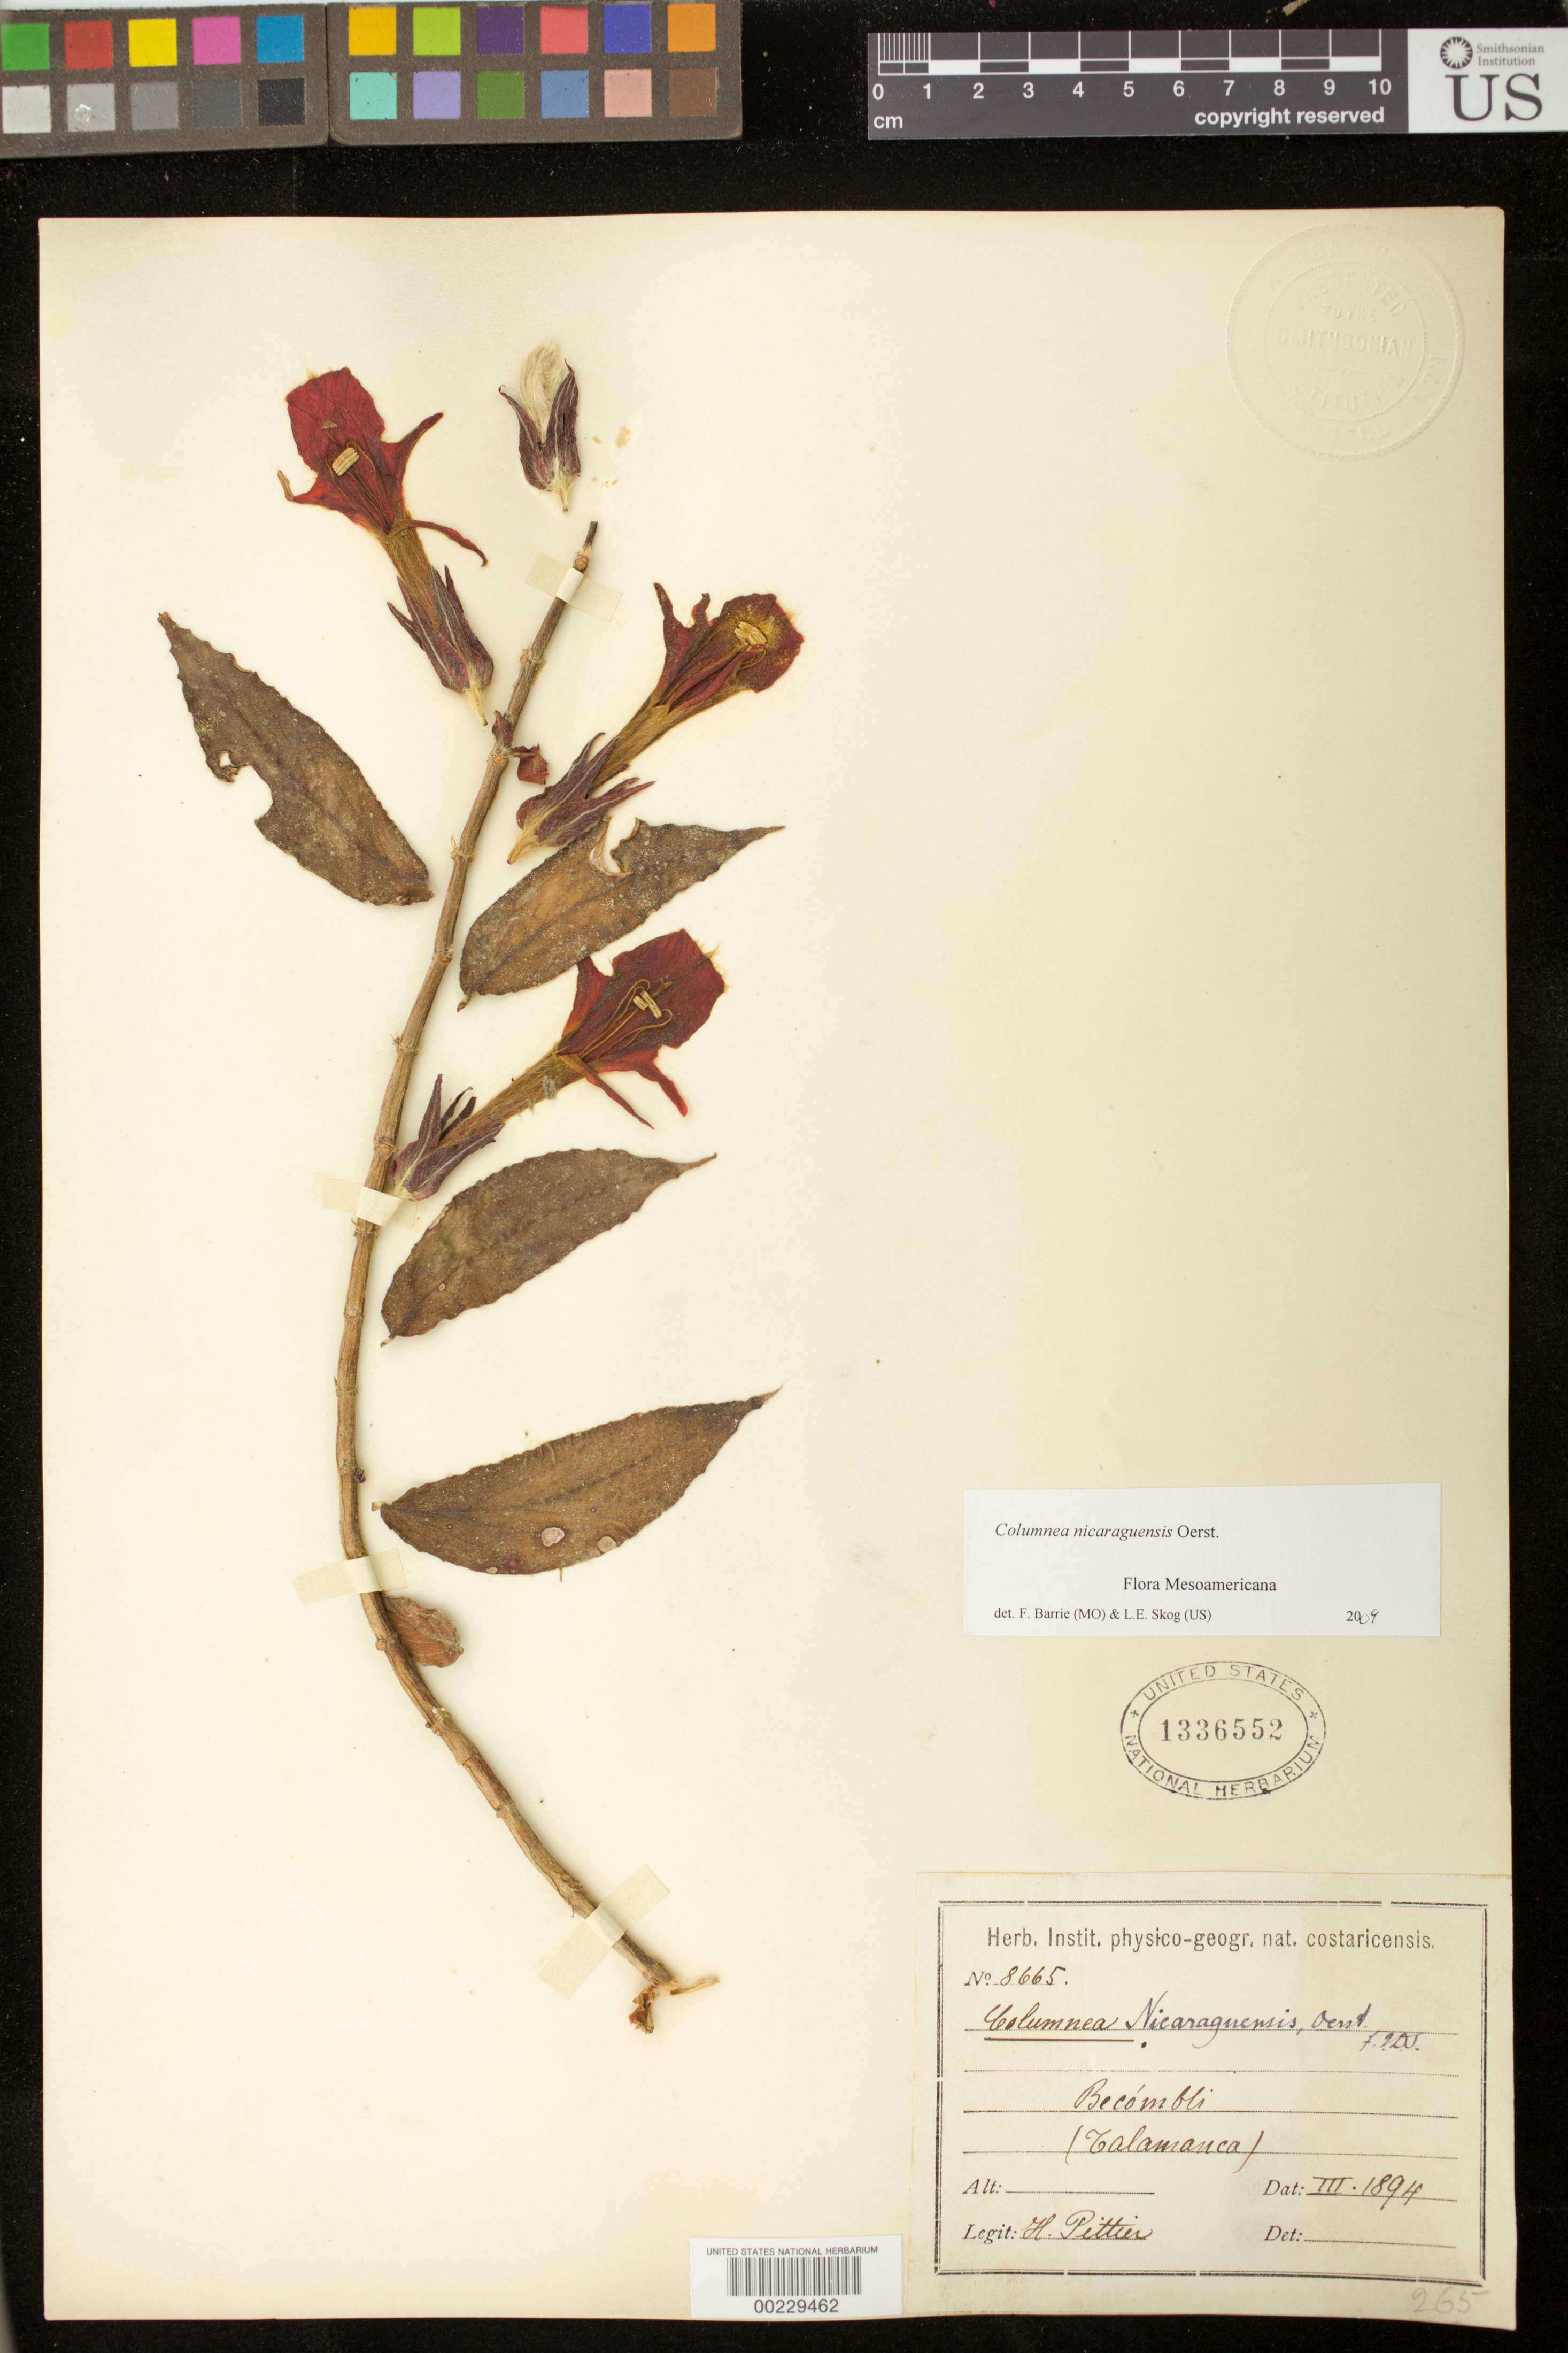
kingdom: Plantae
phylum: Tracheophyta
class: Magnoliopsida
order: Lamiales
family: Gesneriaceae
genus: Columnea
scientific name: Columnea nicaraguensis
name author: Oerst.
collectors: H. F. Pittier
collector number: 8665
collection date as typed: Mar 1894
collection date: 1894-03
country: Costa Rica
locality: Becombli (Talamanca)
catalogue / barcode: US 1336552